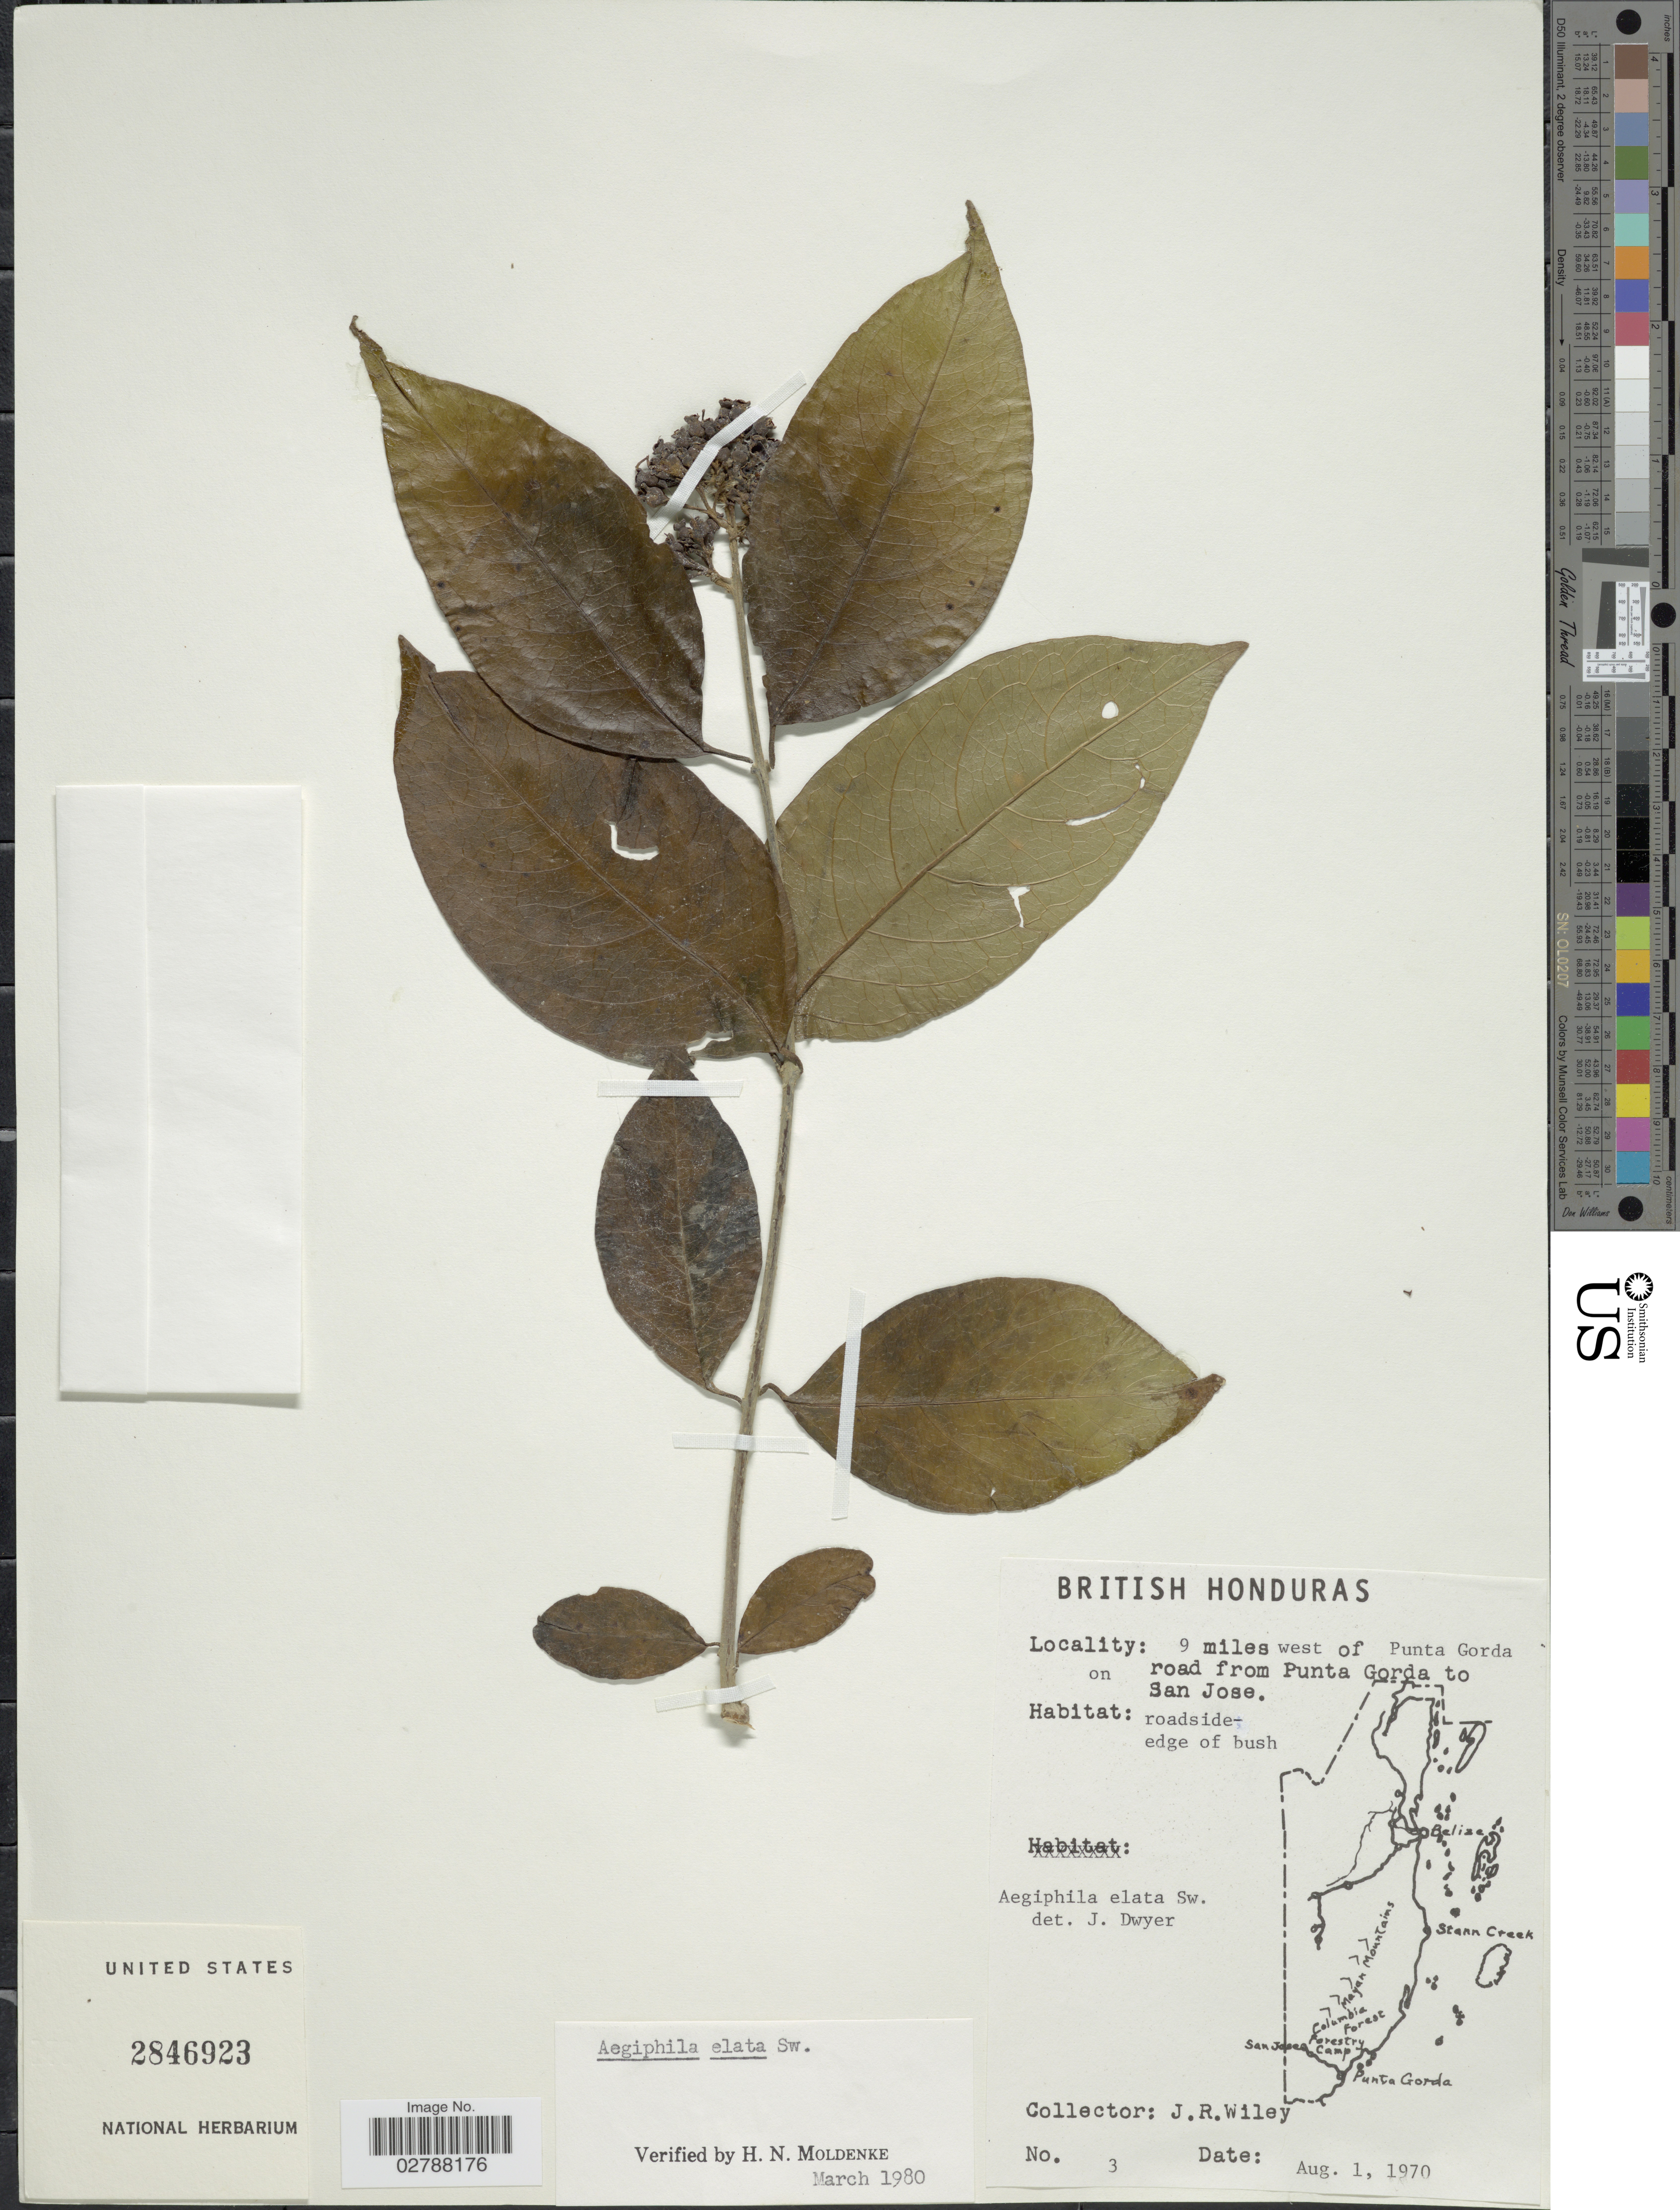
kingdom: Plantae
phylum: Tracheophyta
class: Magnoliopsida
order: Lamiales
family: Lamiaceae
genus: Aegiphila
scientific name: Aegiphila elata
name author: Sw.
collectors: J. Wiley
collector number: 3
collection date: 1970-08-01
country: Belize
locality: British Honduras, 9 miles west of Punta Gorda on road from Punta Gorda to San Jose.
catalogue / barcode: US 2846923